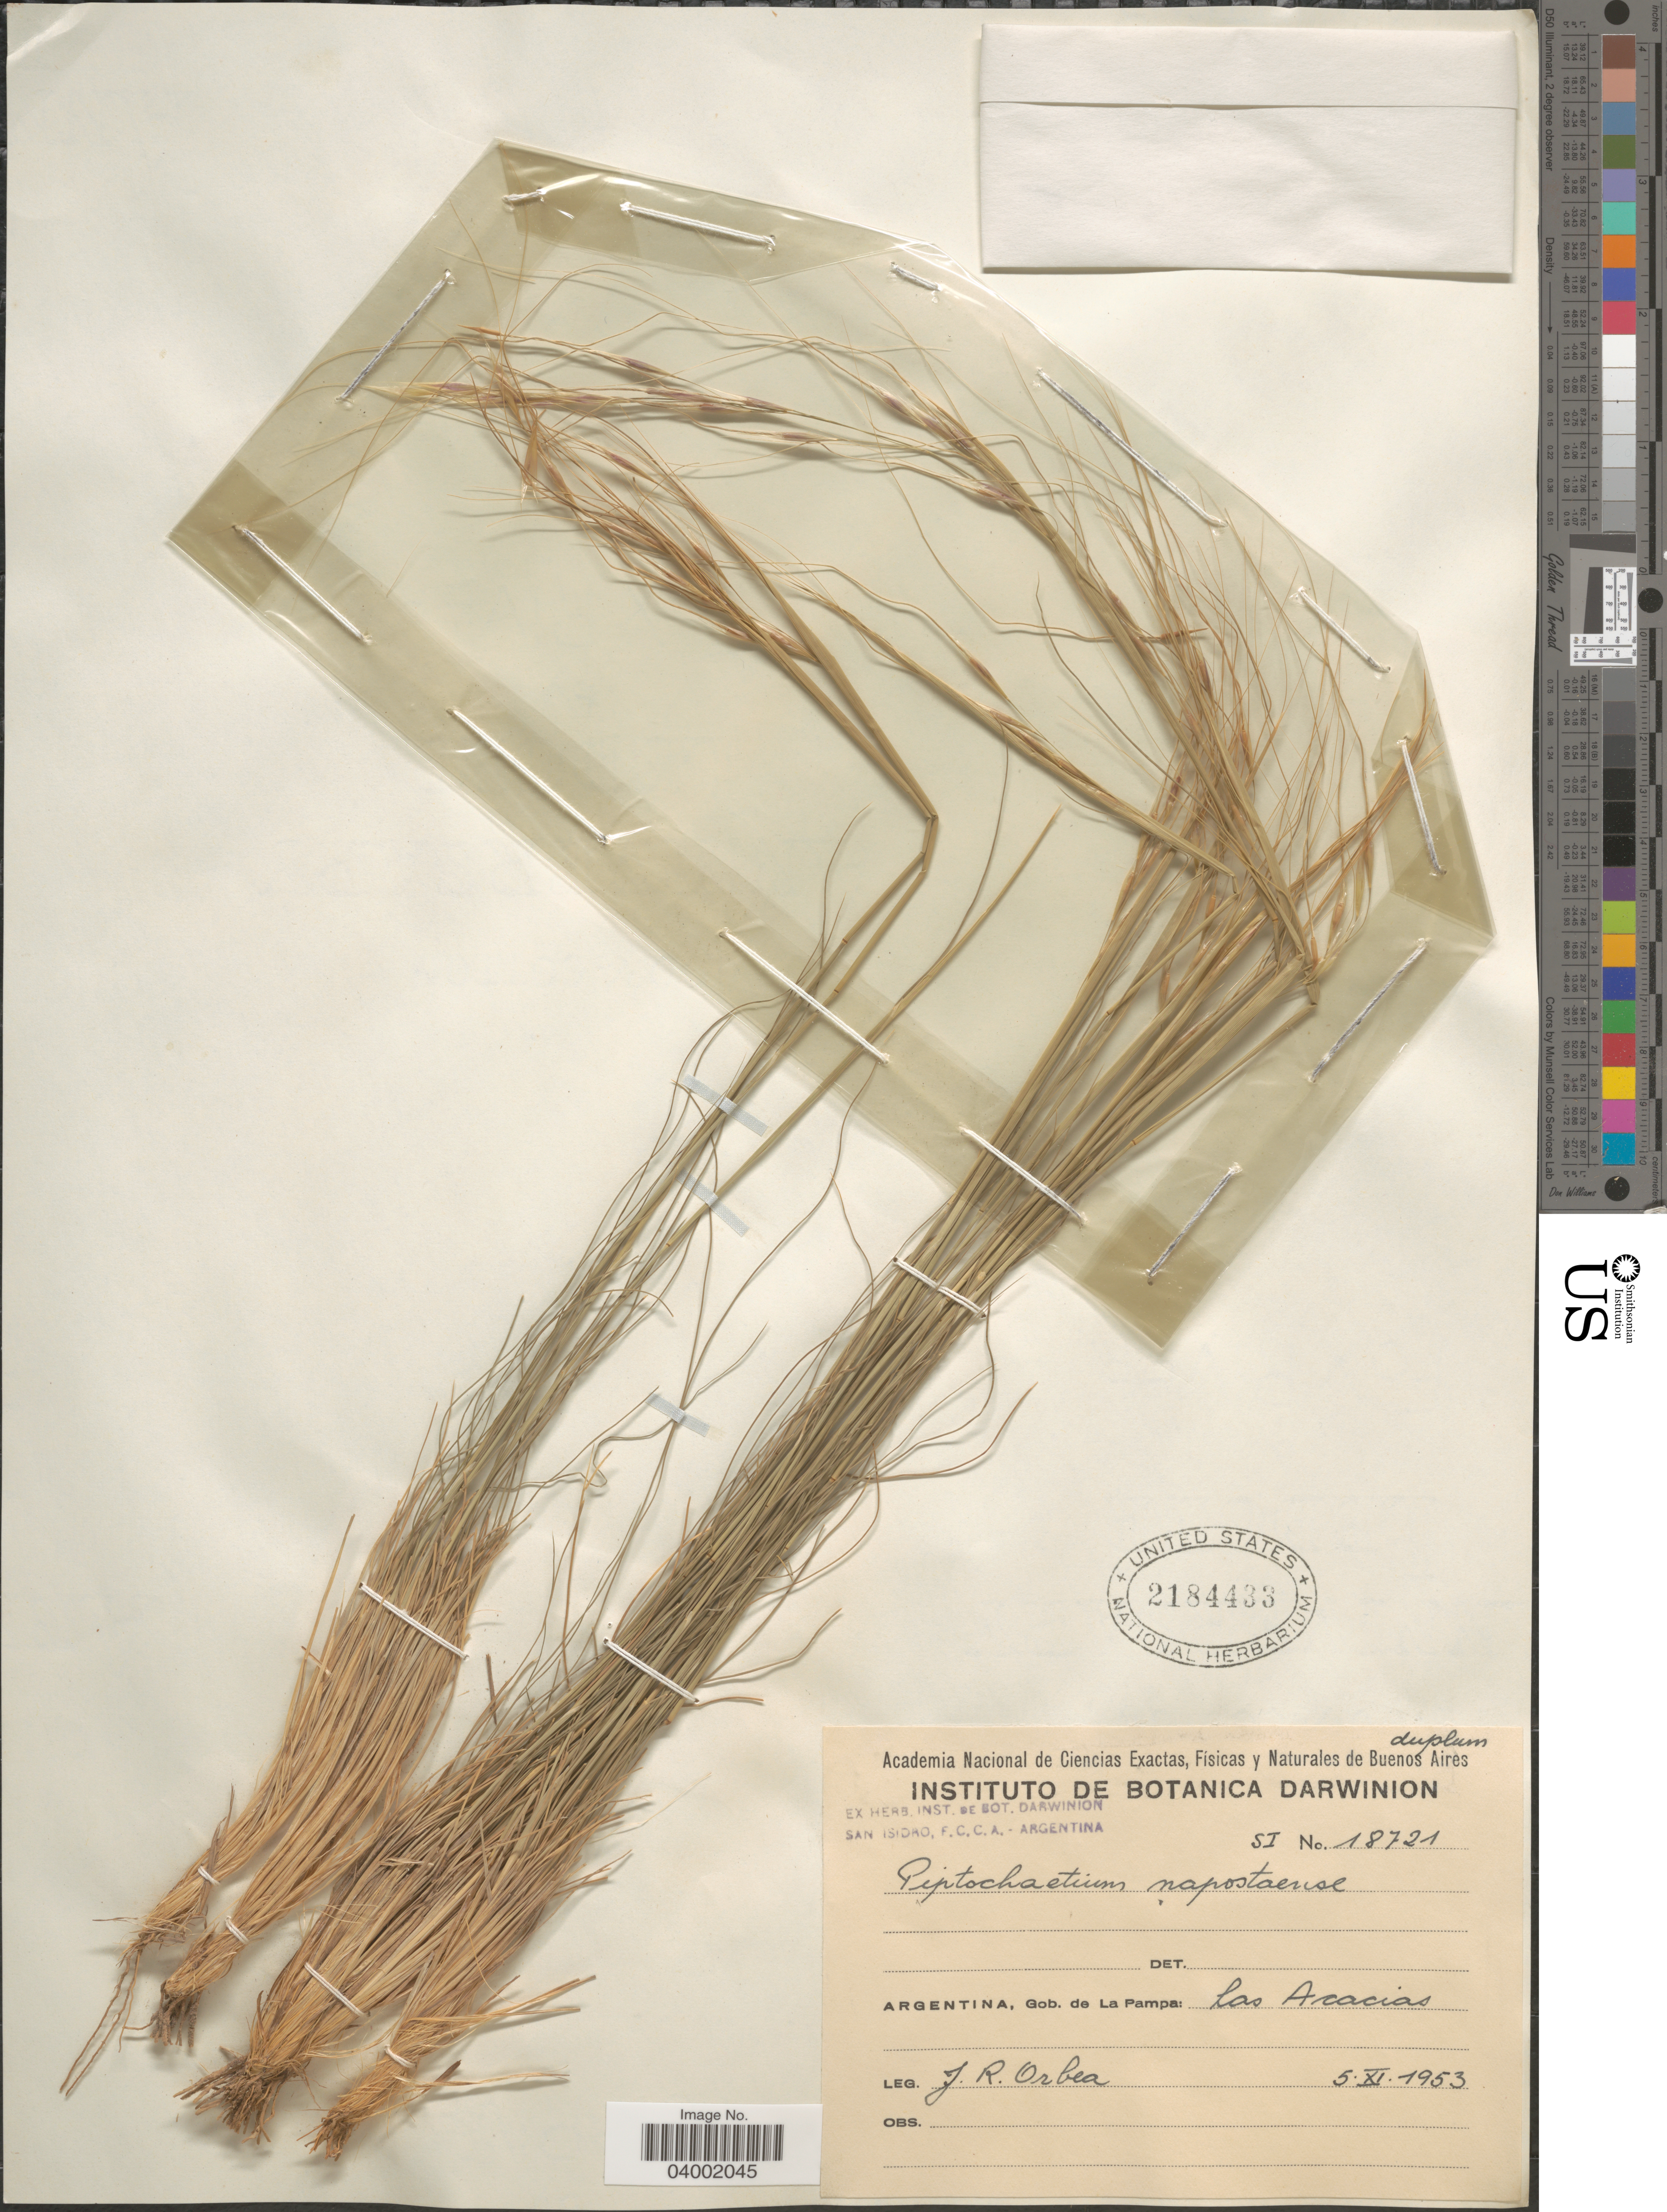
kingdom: Plantae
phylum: Tracheophyta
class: Liliopsida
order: Poales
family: Poaceae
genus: Piptochaetium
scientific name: Piptochaetium napostaense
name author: (Speg.) Hack.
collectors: J. Orbea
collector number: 18721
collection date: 1953-11-05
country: Argentina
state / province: La Pampa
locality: Gob. de La Pampa: Las Acacias.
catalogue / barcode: US 2184433